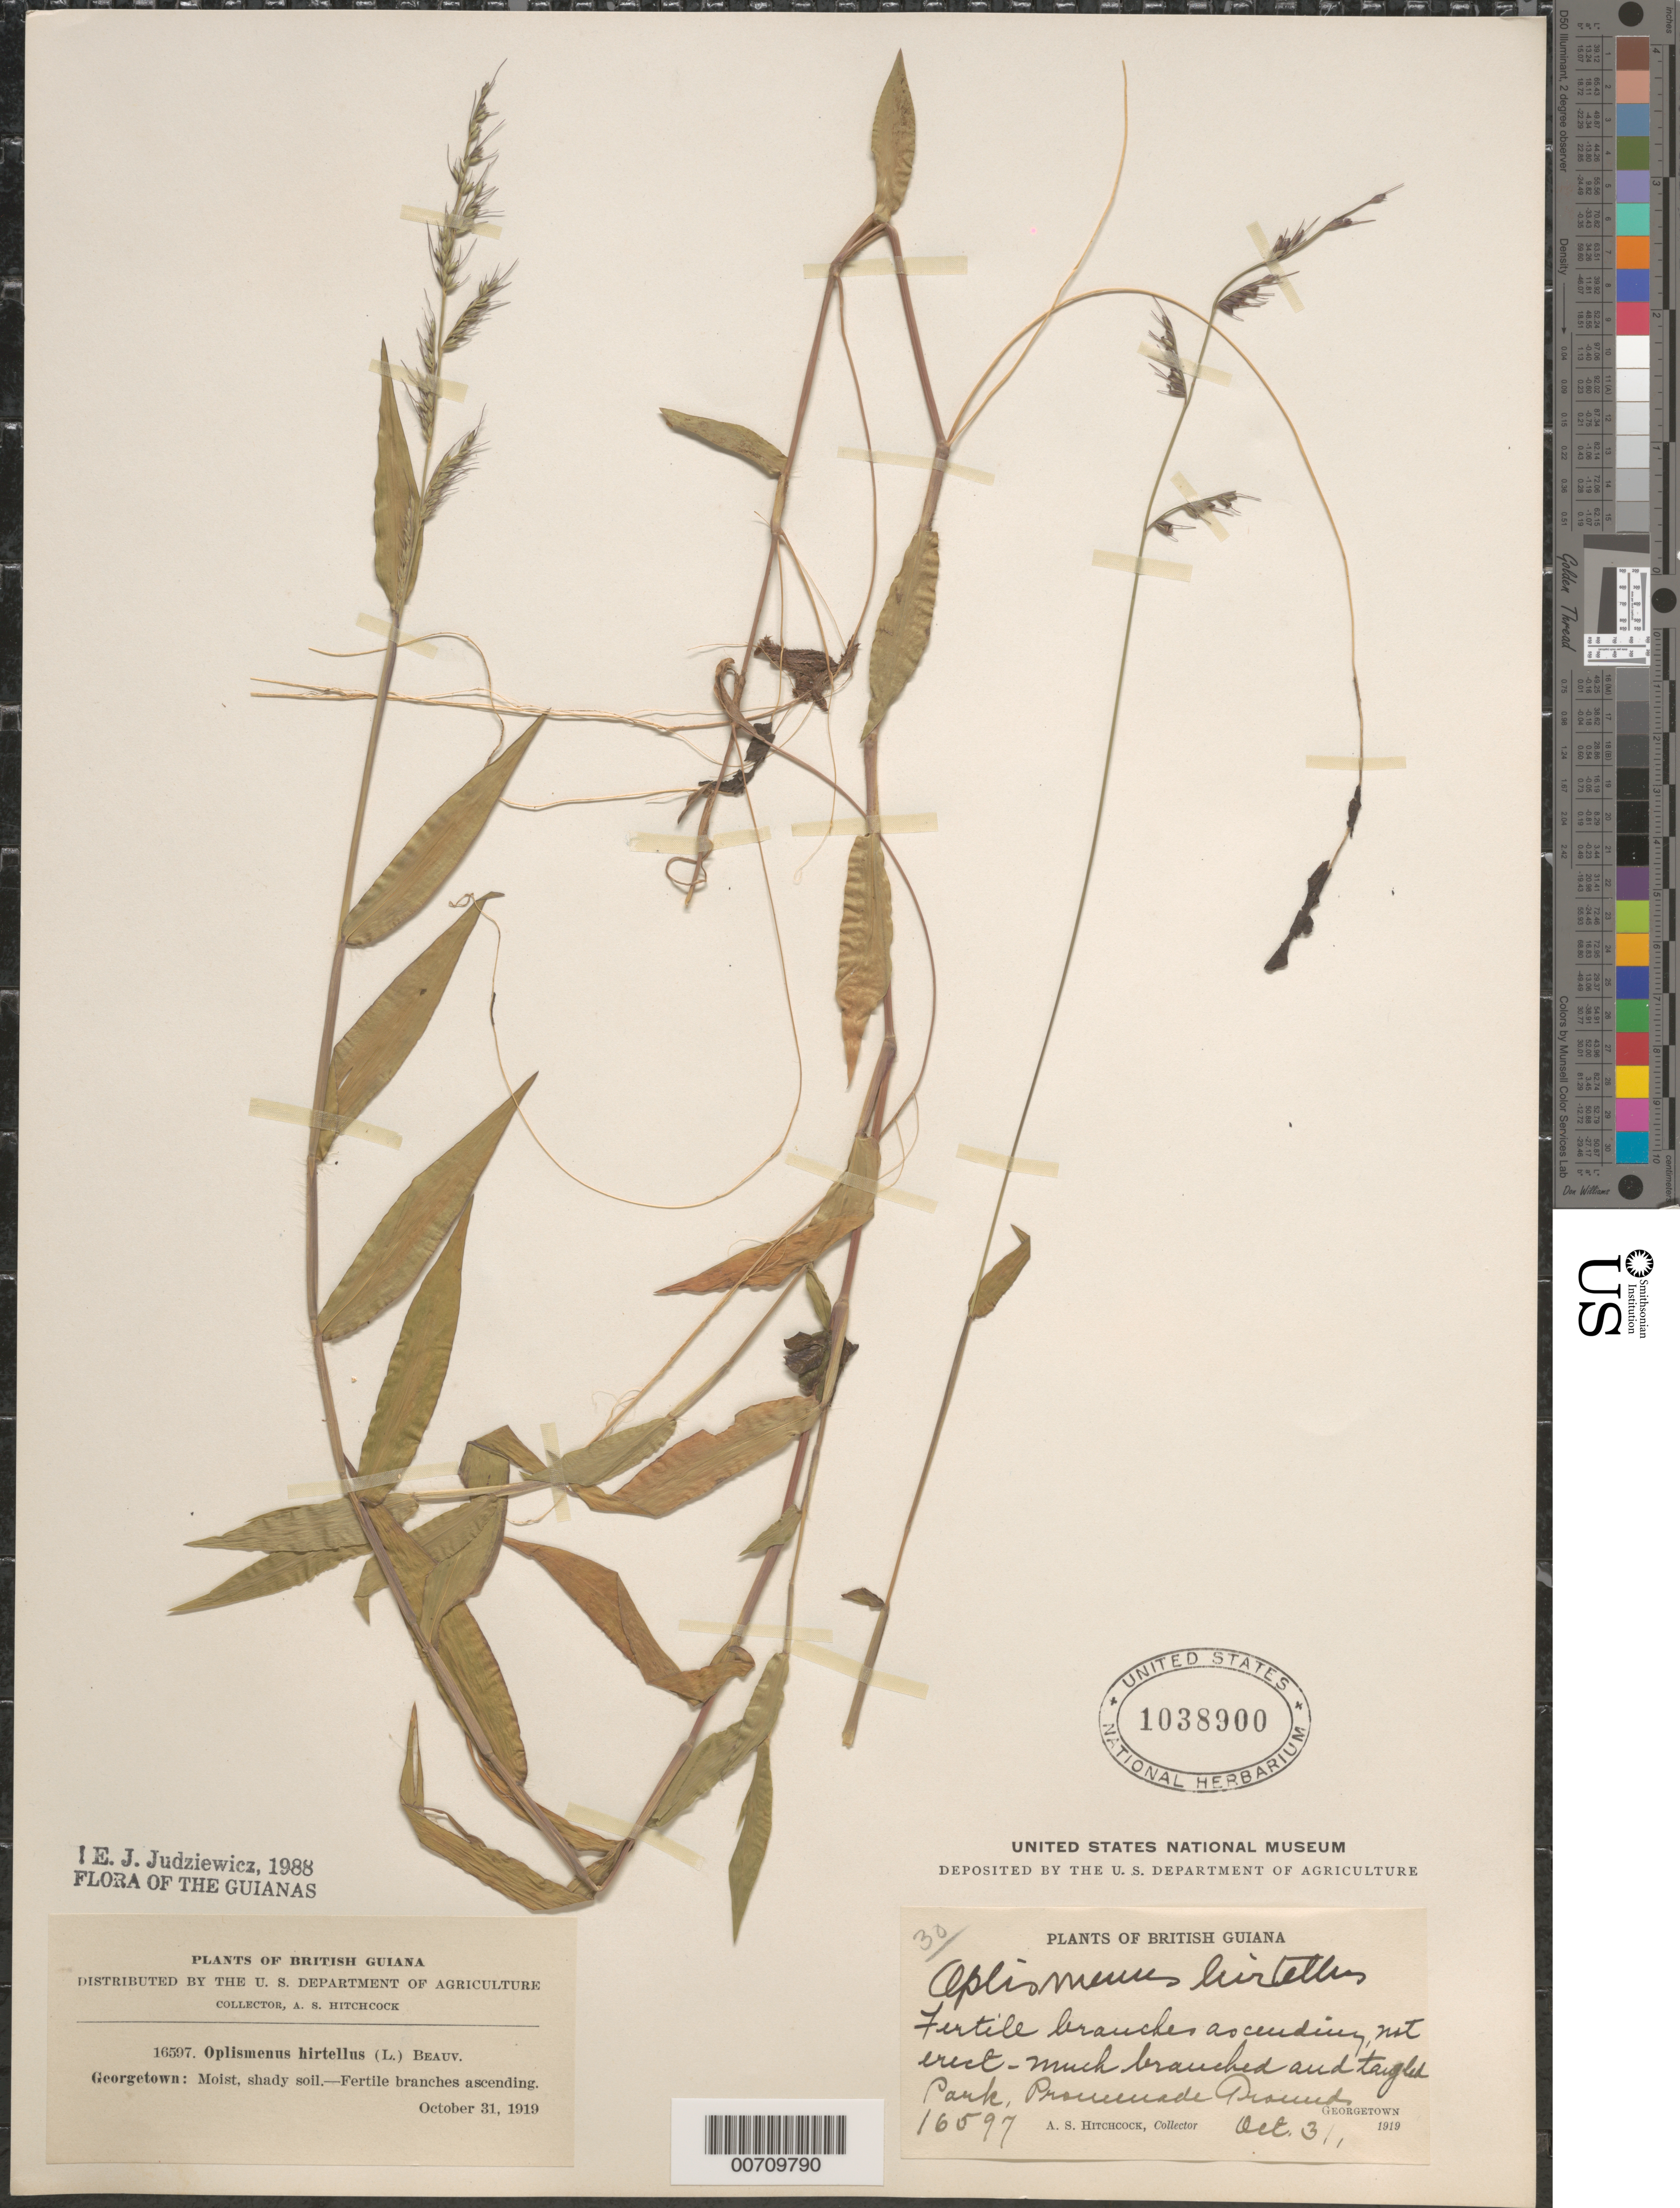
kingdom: Plantae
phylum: Tracheophyta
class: Liliopsida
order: Poales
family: Poaceae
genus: Oplismenus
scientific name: Oplismenus hirtellus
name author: (L.) P. Beauv.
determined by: Judziewicz, E. J.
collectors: A. S. Hitchcock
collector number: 16597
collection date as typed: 30-Oct-19 to 1-Nov-19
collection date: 1919-10-30/1919-11-01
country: Guyana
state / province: Demerara-Mahaica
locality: Georgetown, Promenade Gardens Park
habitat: Moist, shady soil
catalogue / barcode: US 1038900